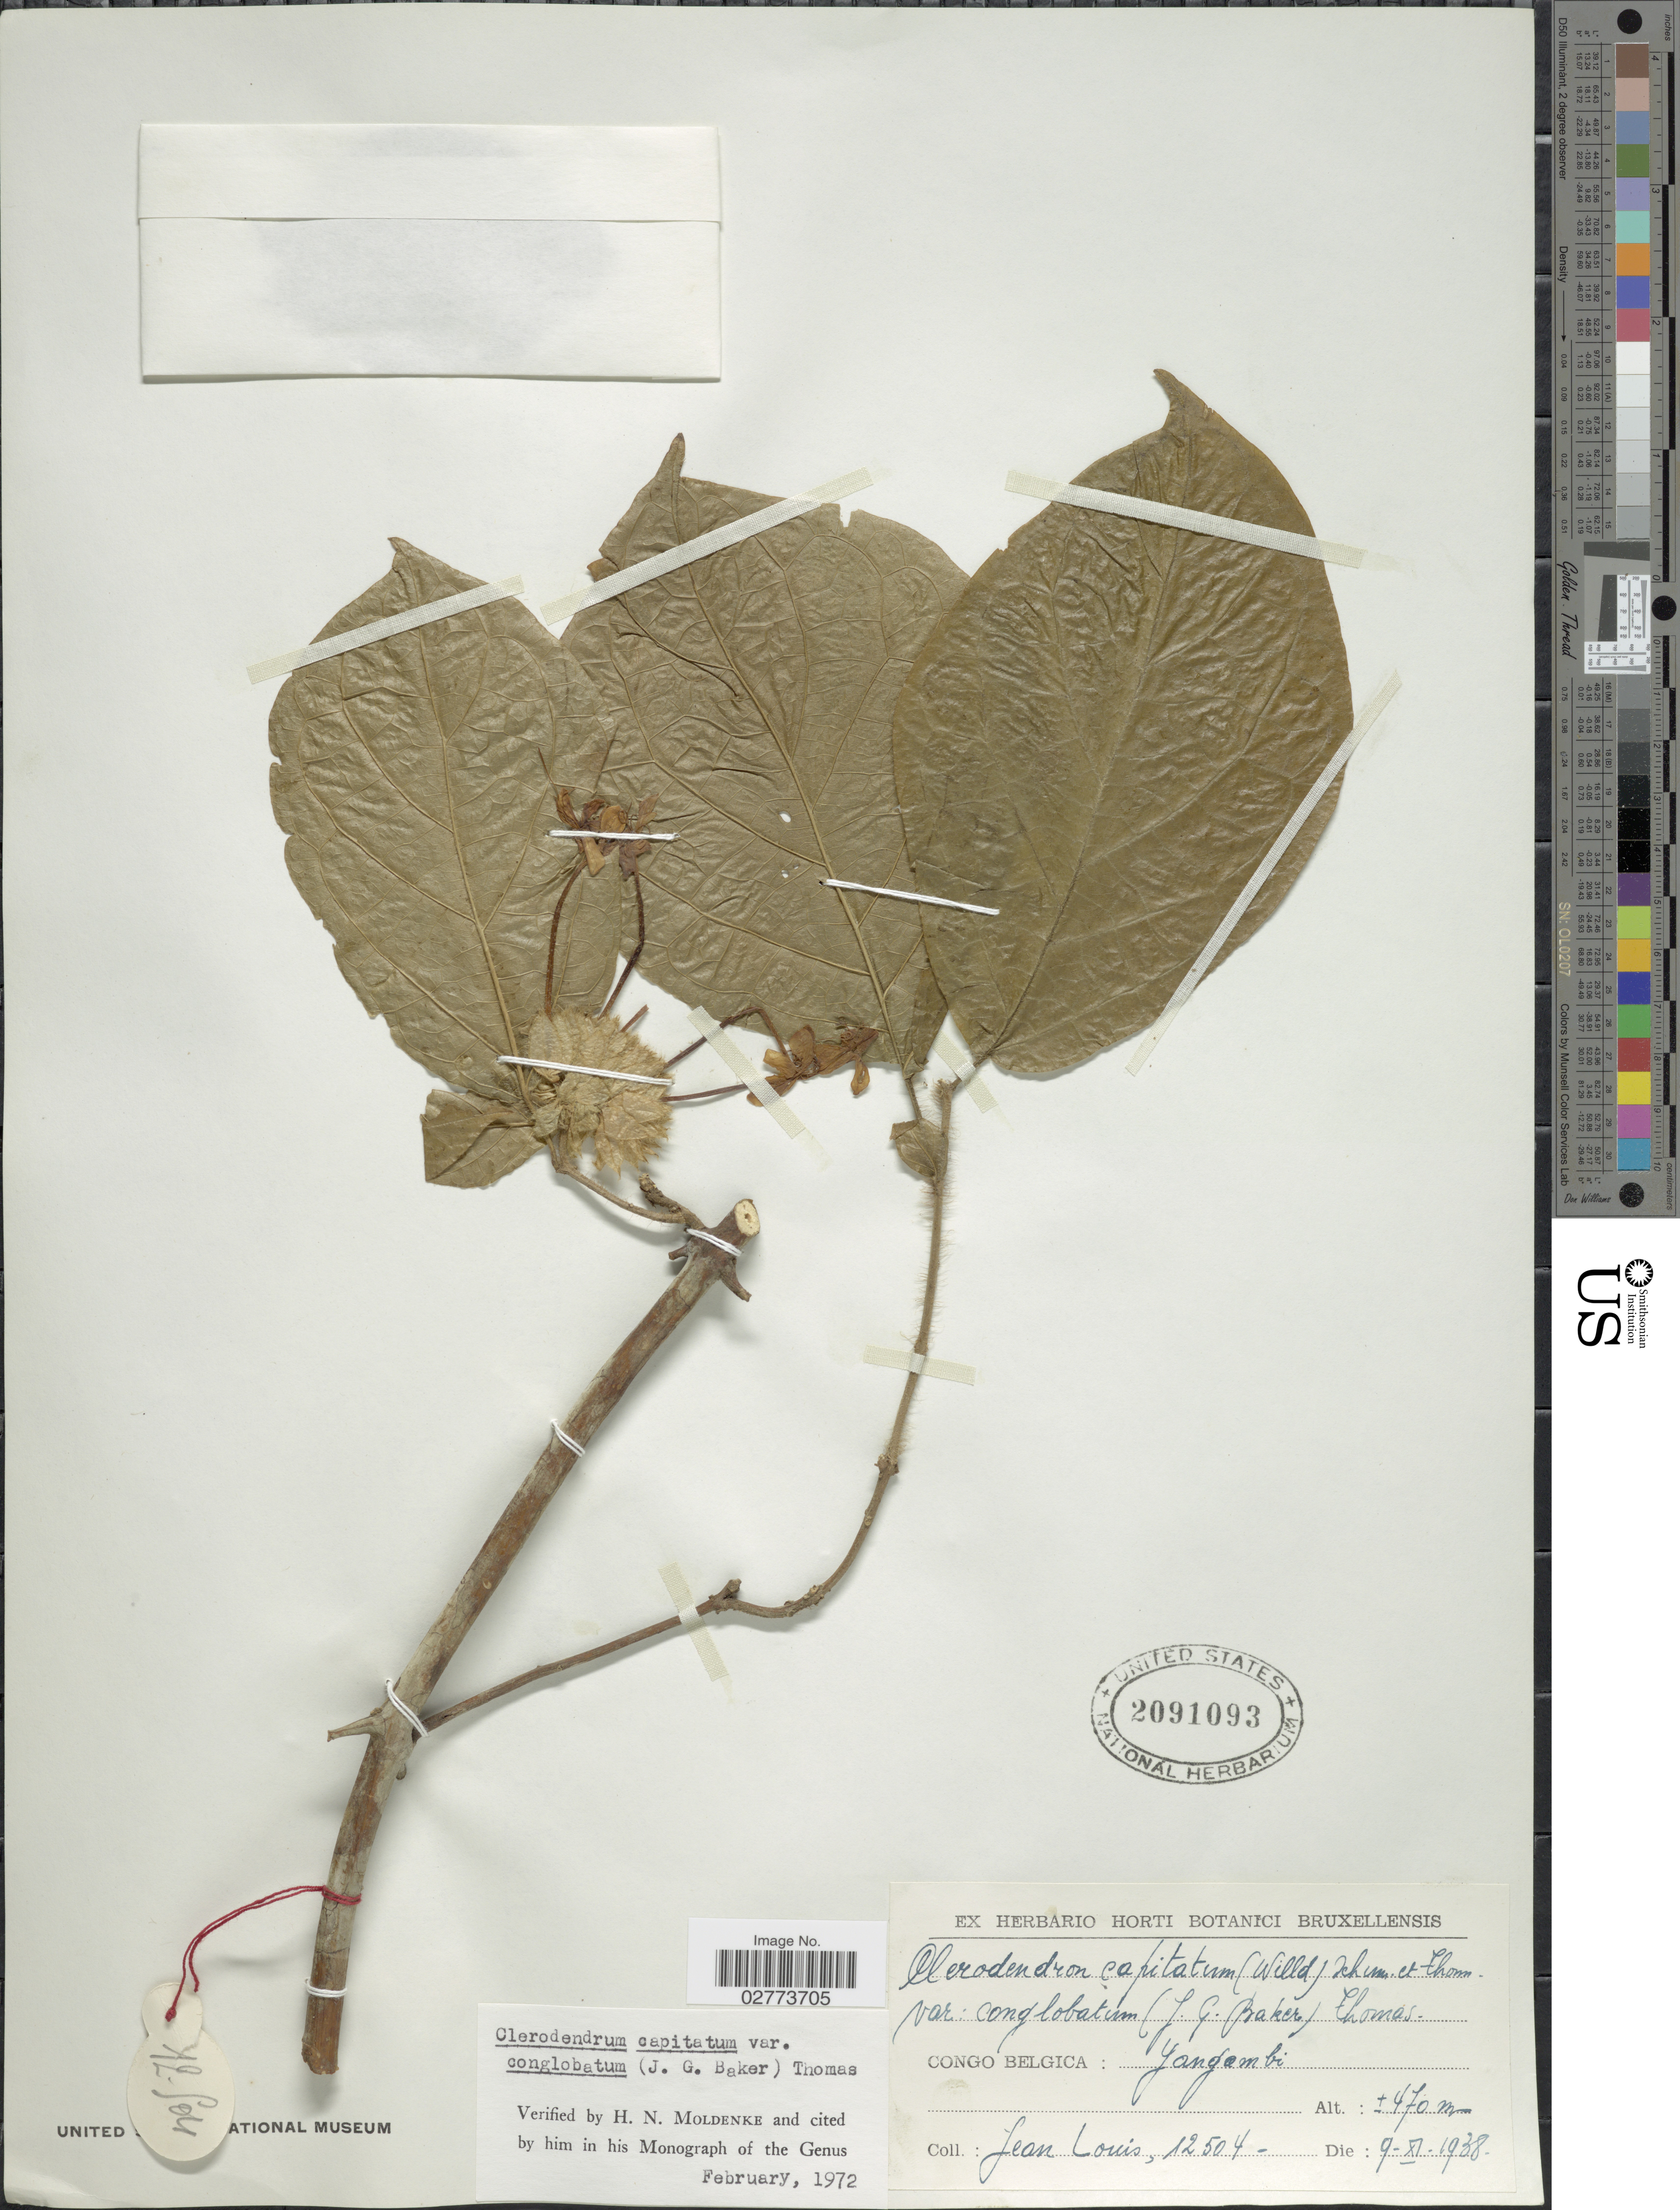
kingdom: Plantae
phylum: Tracheophyta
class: Magnoliopsida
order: Lamiales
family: Lamiaceae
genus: Clerodendrum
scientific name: Clerodendrum capitatum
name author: (Willd.) Schumach. & Thonn.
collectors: J. Louis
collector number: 12504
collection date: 1938-11-09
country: Congo, Democratic Republic of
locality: Yangambi.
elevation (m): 470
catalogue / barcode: US 2091093